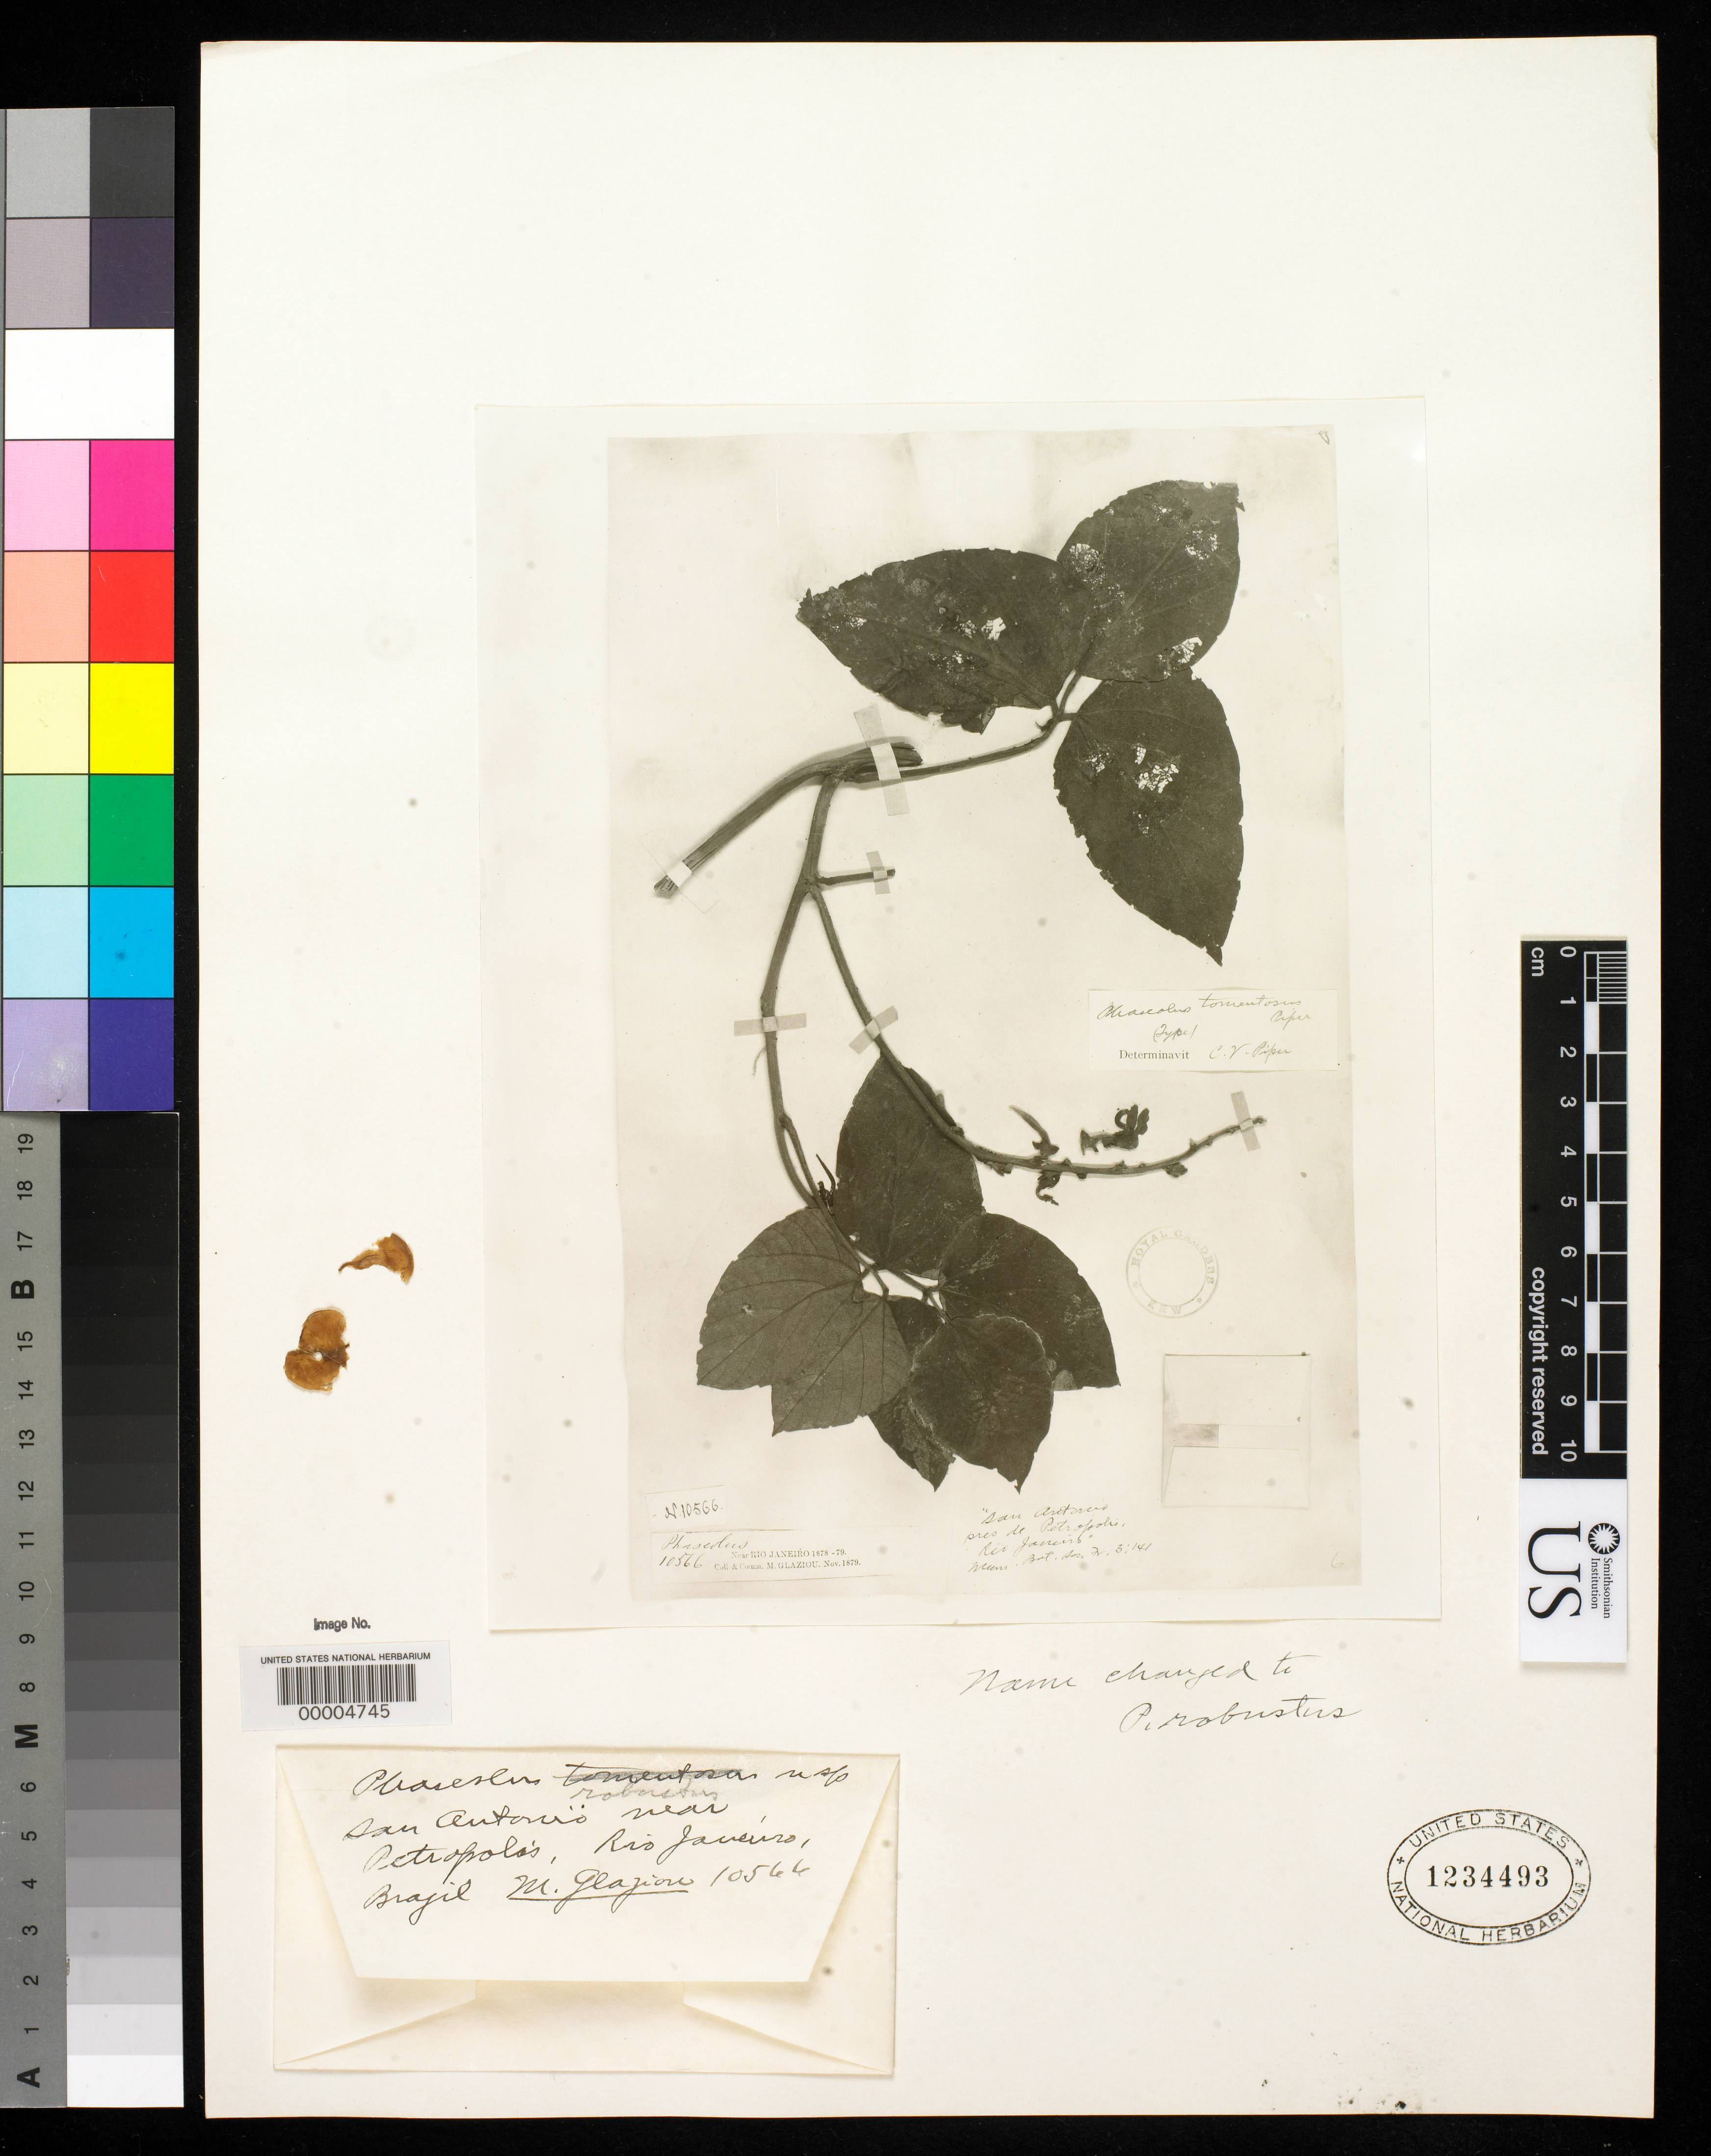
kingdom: Plantae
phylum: Tracheophyta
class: Magnoliopsida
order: Fabales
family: Fabaceae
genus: Phaseolus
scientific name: Phaseolus robustus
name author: Piper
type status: Isotype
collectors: A. F. M. Glaziou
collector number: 10566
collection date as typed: Nov 1879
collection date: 1879-11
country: Brazil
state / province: Rio de Janeiro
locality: San Antonio near Petropolis.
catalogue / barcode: US 1234493